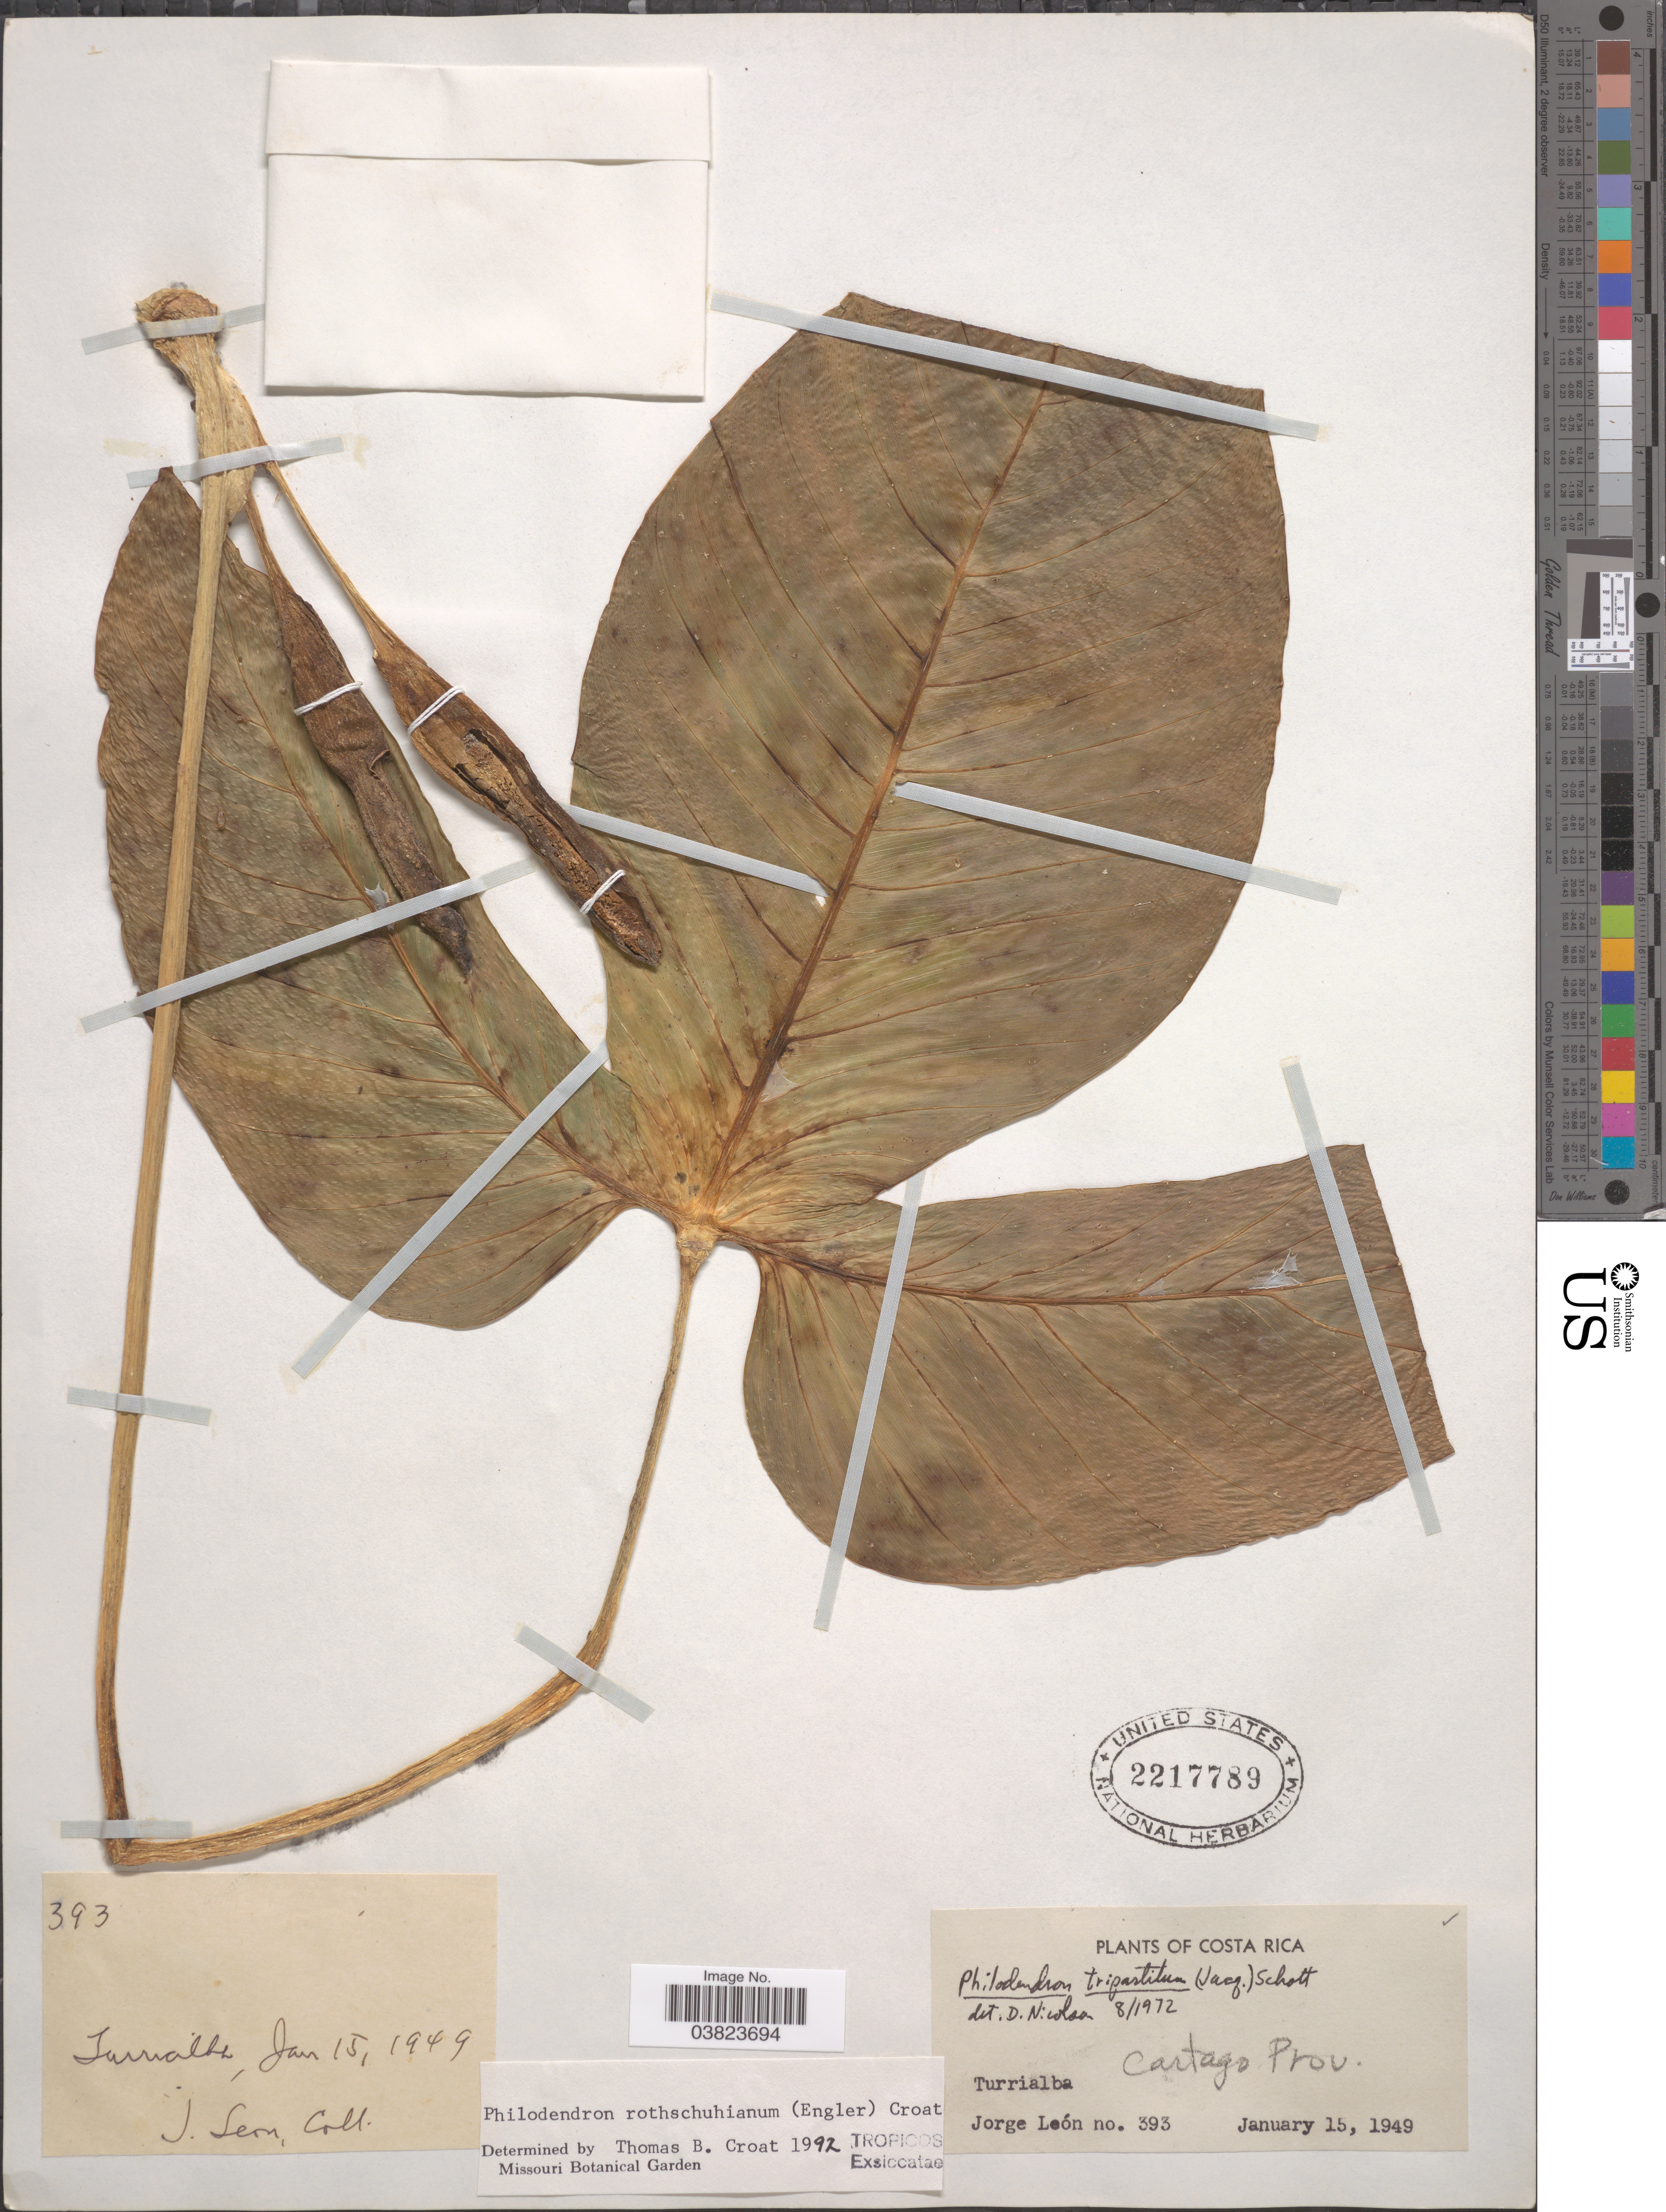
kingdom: Plantae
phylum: Tracheophyta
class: Liliopsida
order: Alismatales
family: Araceae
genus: Philodendron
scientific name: Philodendron tripartitum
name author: (Jacq.) Schott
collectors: J. León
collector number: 393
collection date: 1949-01-15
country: Costa Rica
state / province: Cartago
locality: Turrialba.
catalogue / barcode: US 2217789